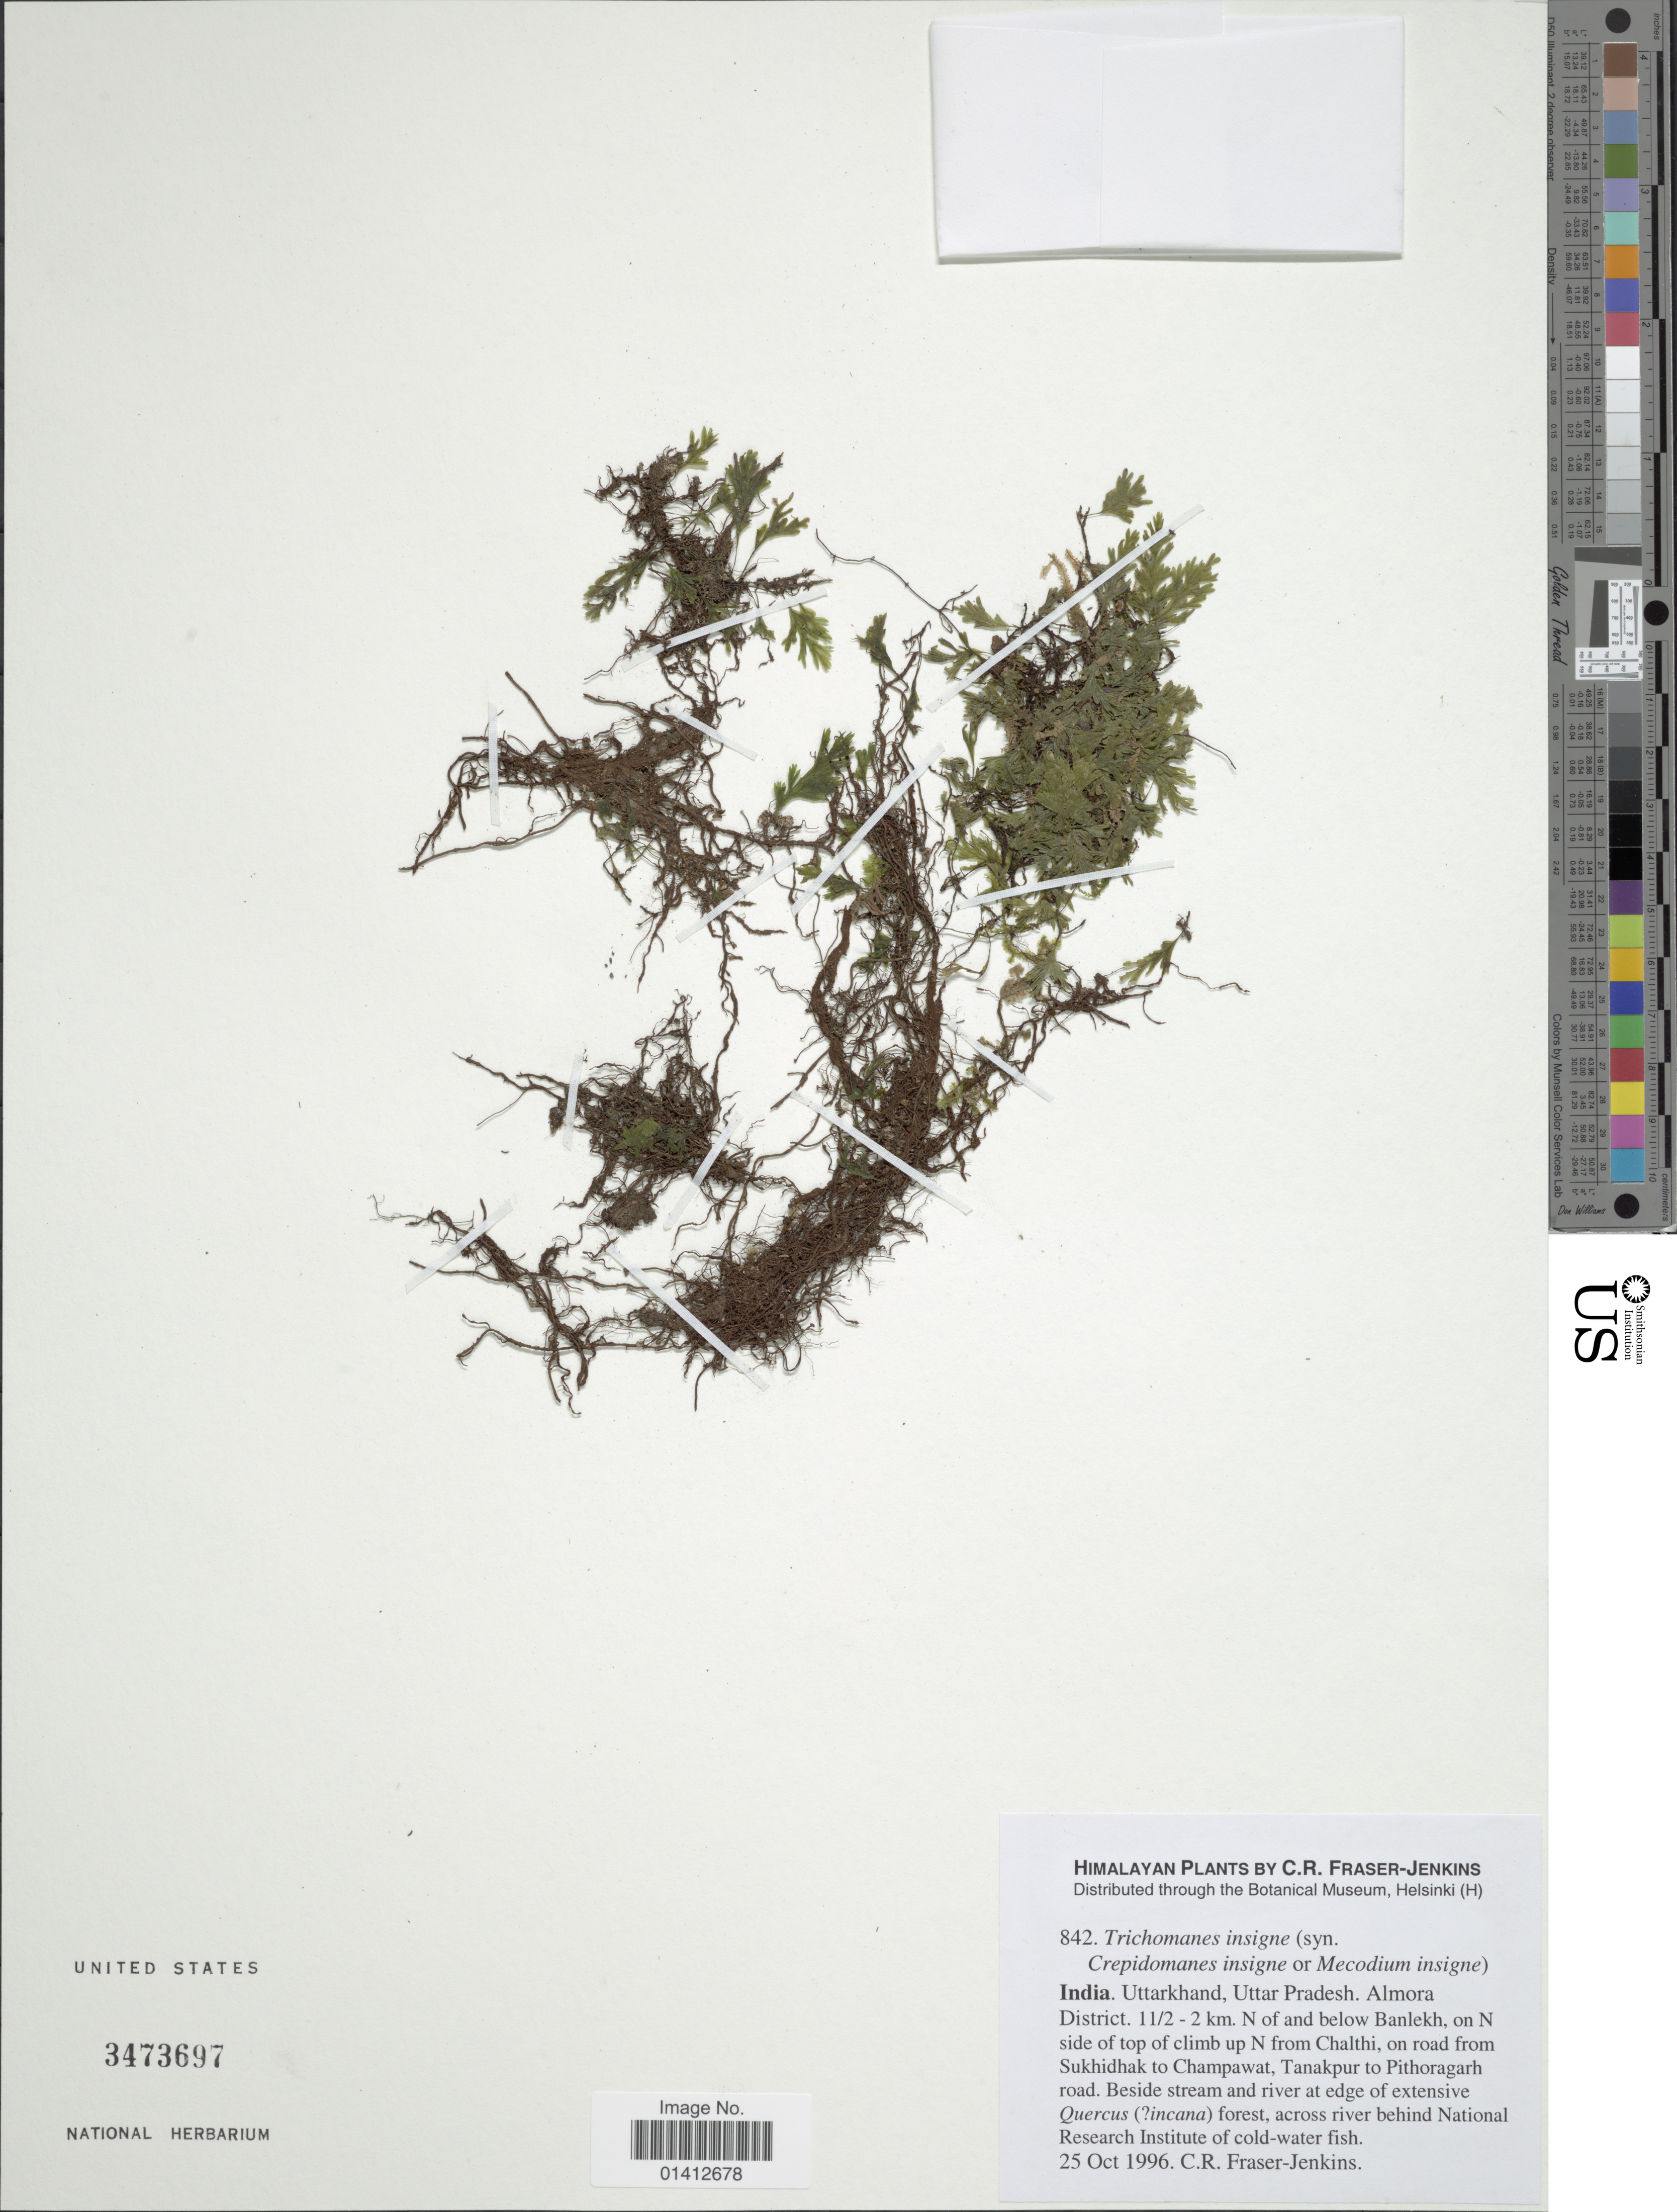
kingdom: Plantae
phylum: Tracheophyta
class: Polypodiopsida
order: Hymenophyllales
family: Hymenophyllaceae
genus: Crepidomanes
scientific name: Crepidomanes insigne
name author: (Bosch) C.X. Fu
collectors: C. R. Fraser-Jenkins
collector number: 842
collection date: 1996-10-25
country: India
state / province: Uttarakhand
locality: Uttar Pradesh. Almora District. 11/2-2 km N of and below Banlekh, on N side of top climb up N from Chalthi, on road from Sukhidhak to Champawat, Tanakpur to Pithoagarh road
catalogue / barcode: US 3473697